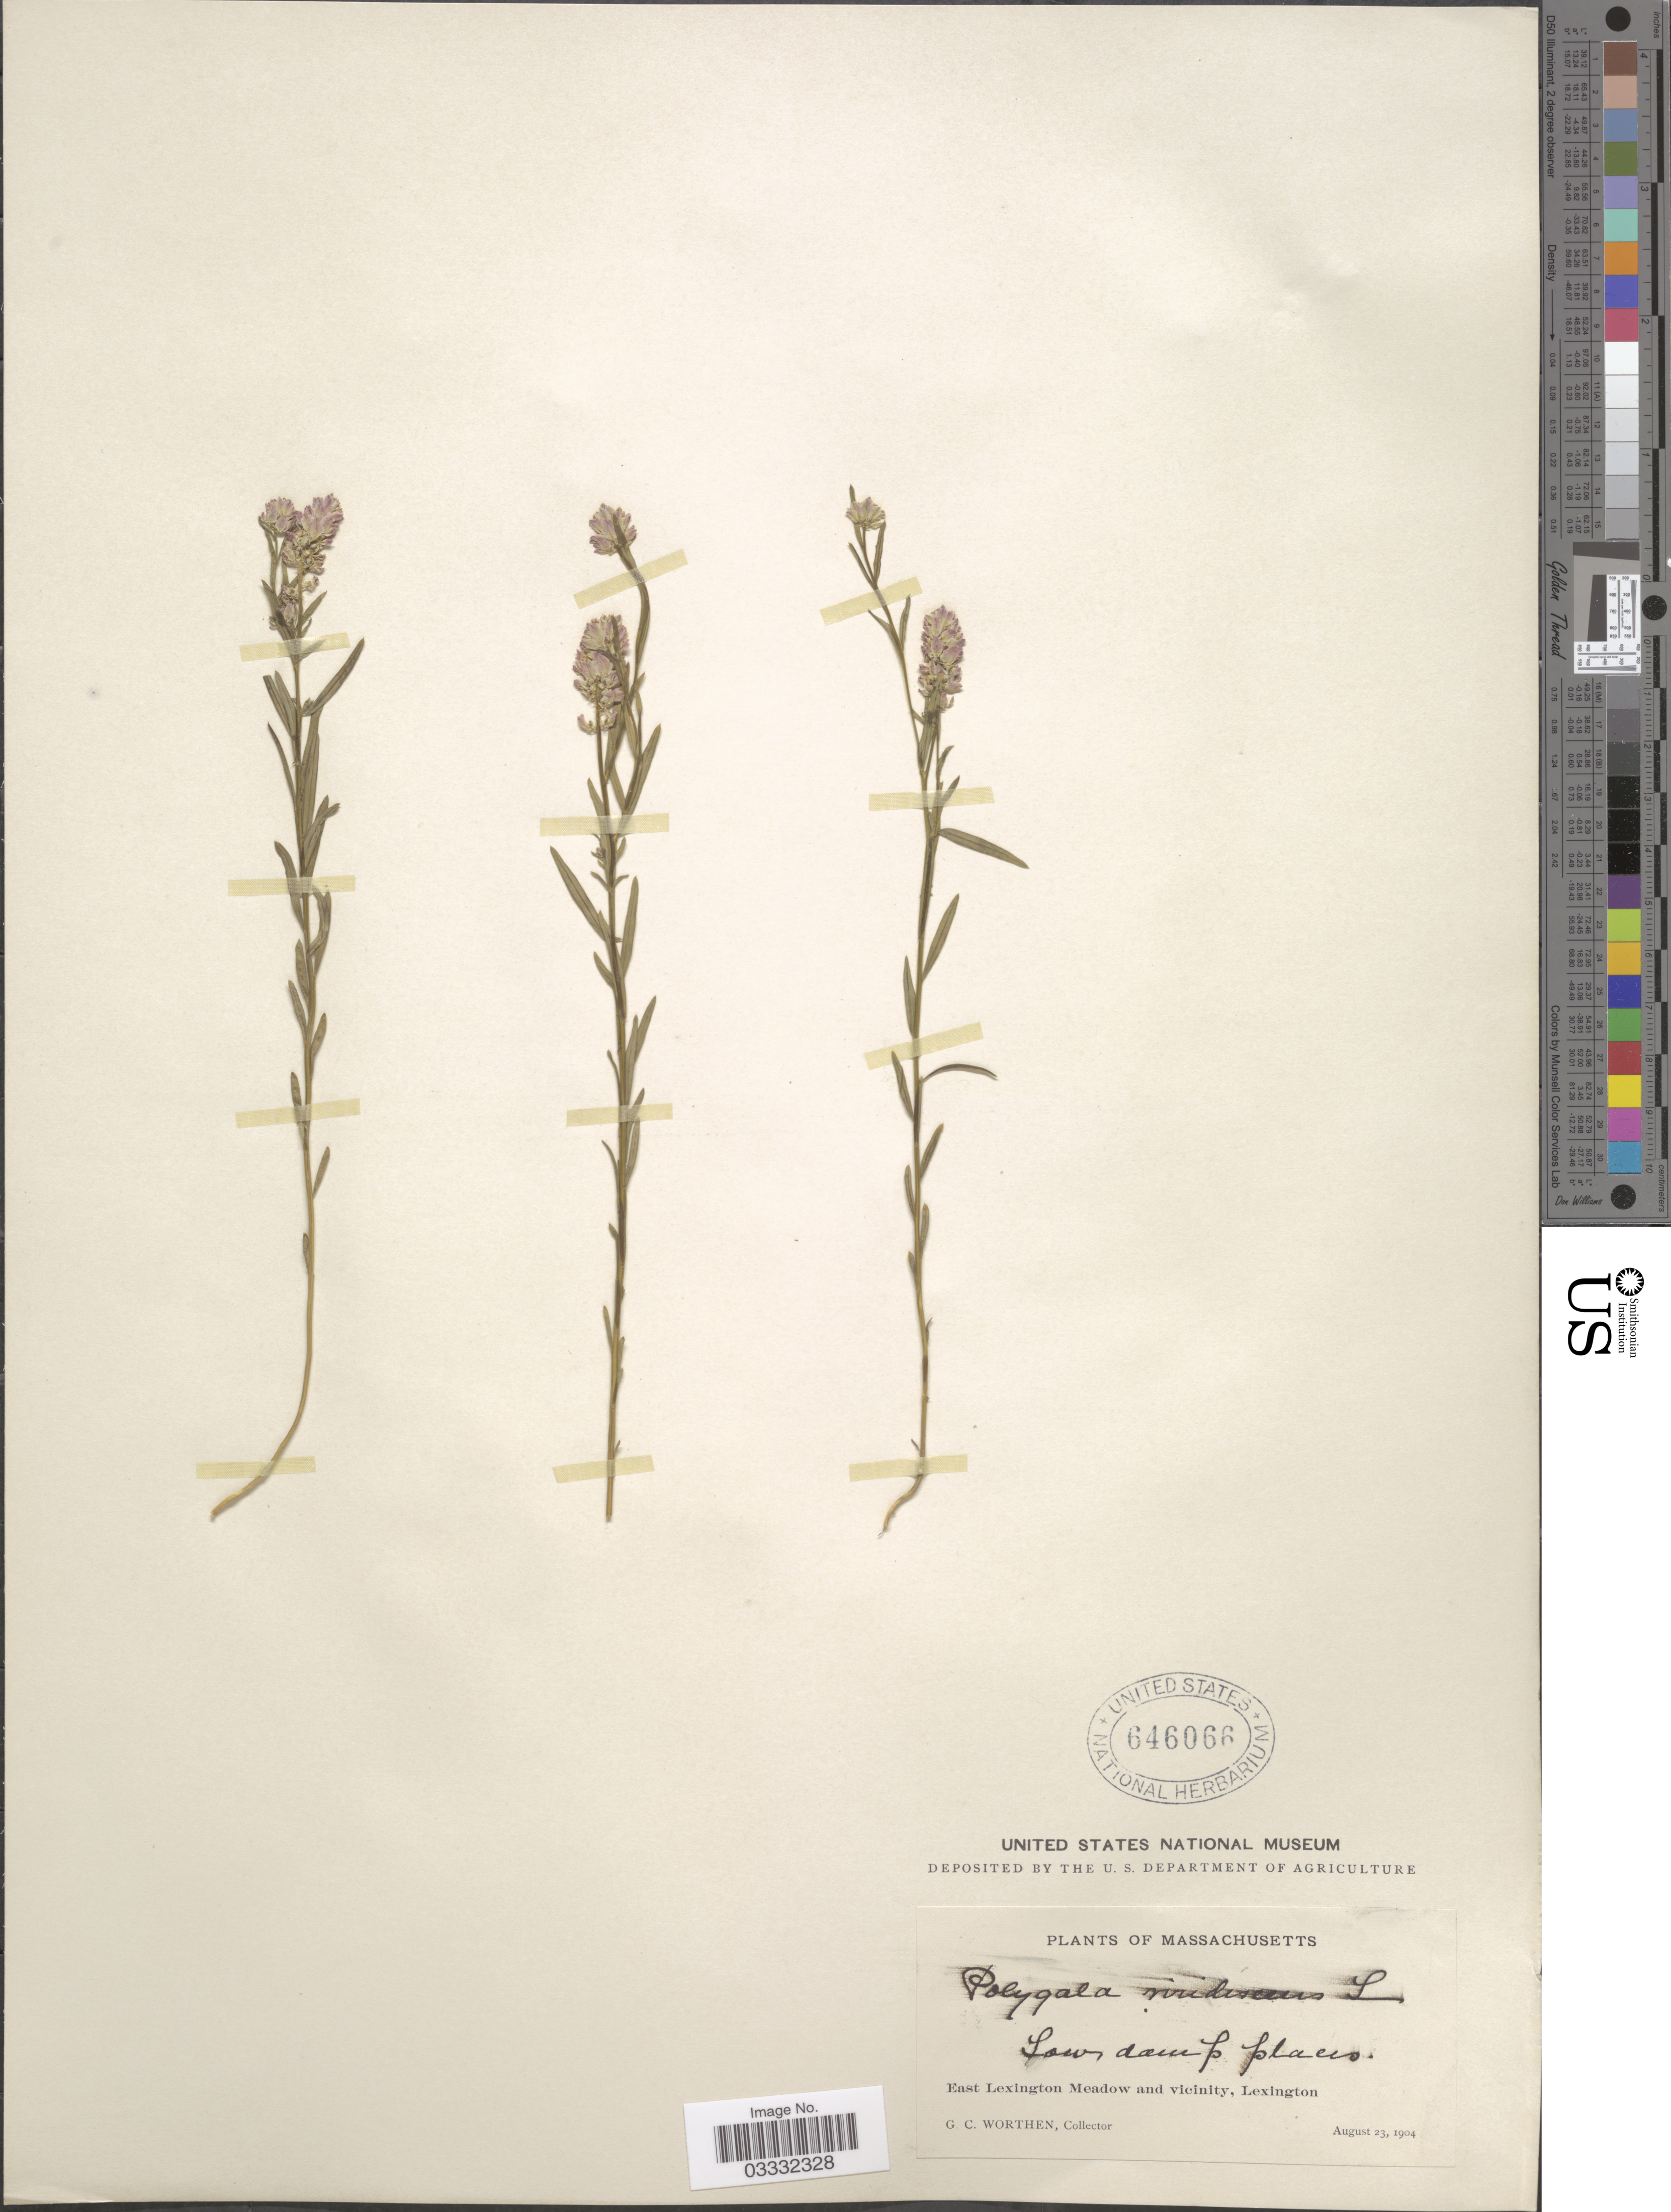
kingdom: Plantae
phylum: Tracheophyta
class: Magnoliopsida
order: Fabales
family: Polygalaceae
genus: Polygala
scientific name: Polygala sanguinea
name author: L.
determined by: Strong, Mark T., (BOT), Smithsonian Institution - National Museum of Natural History (UNITED STATES)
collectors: G. Worthen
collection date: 1904-08-23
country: United States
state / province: Massachusetts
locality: East Lexington Meadow and vicinity.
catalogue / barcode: US 646066